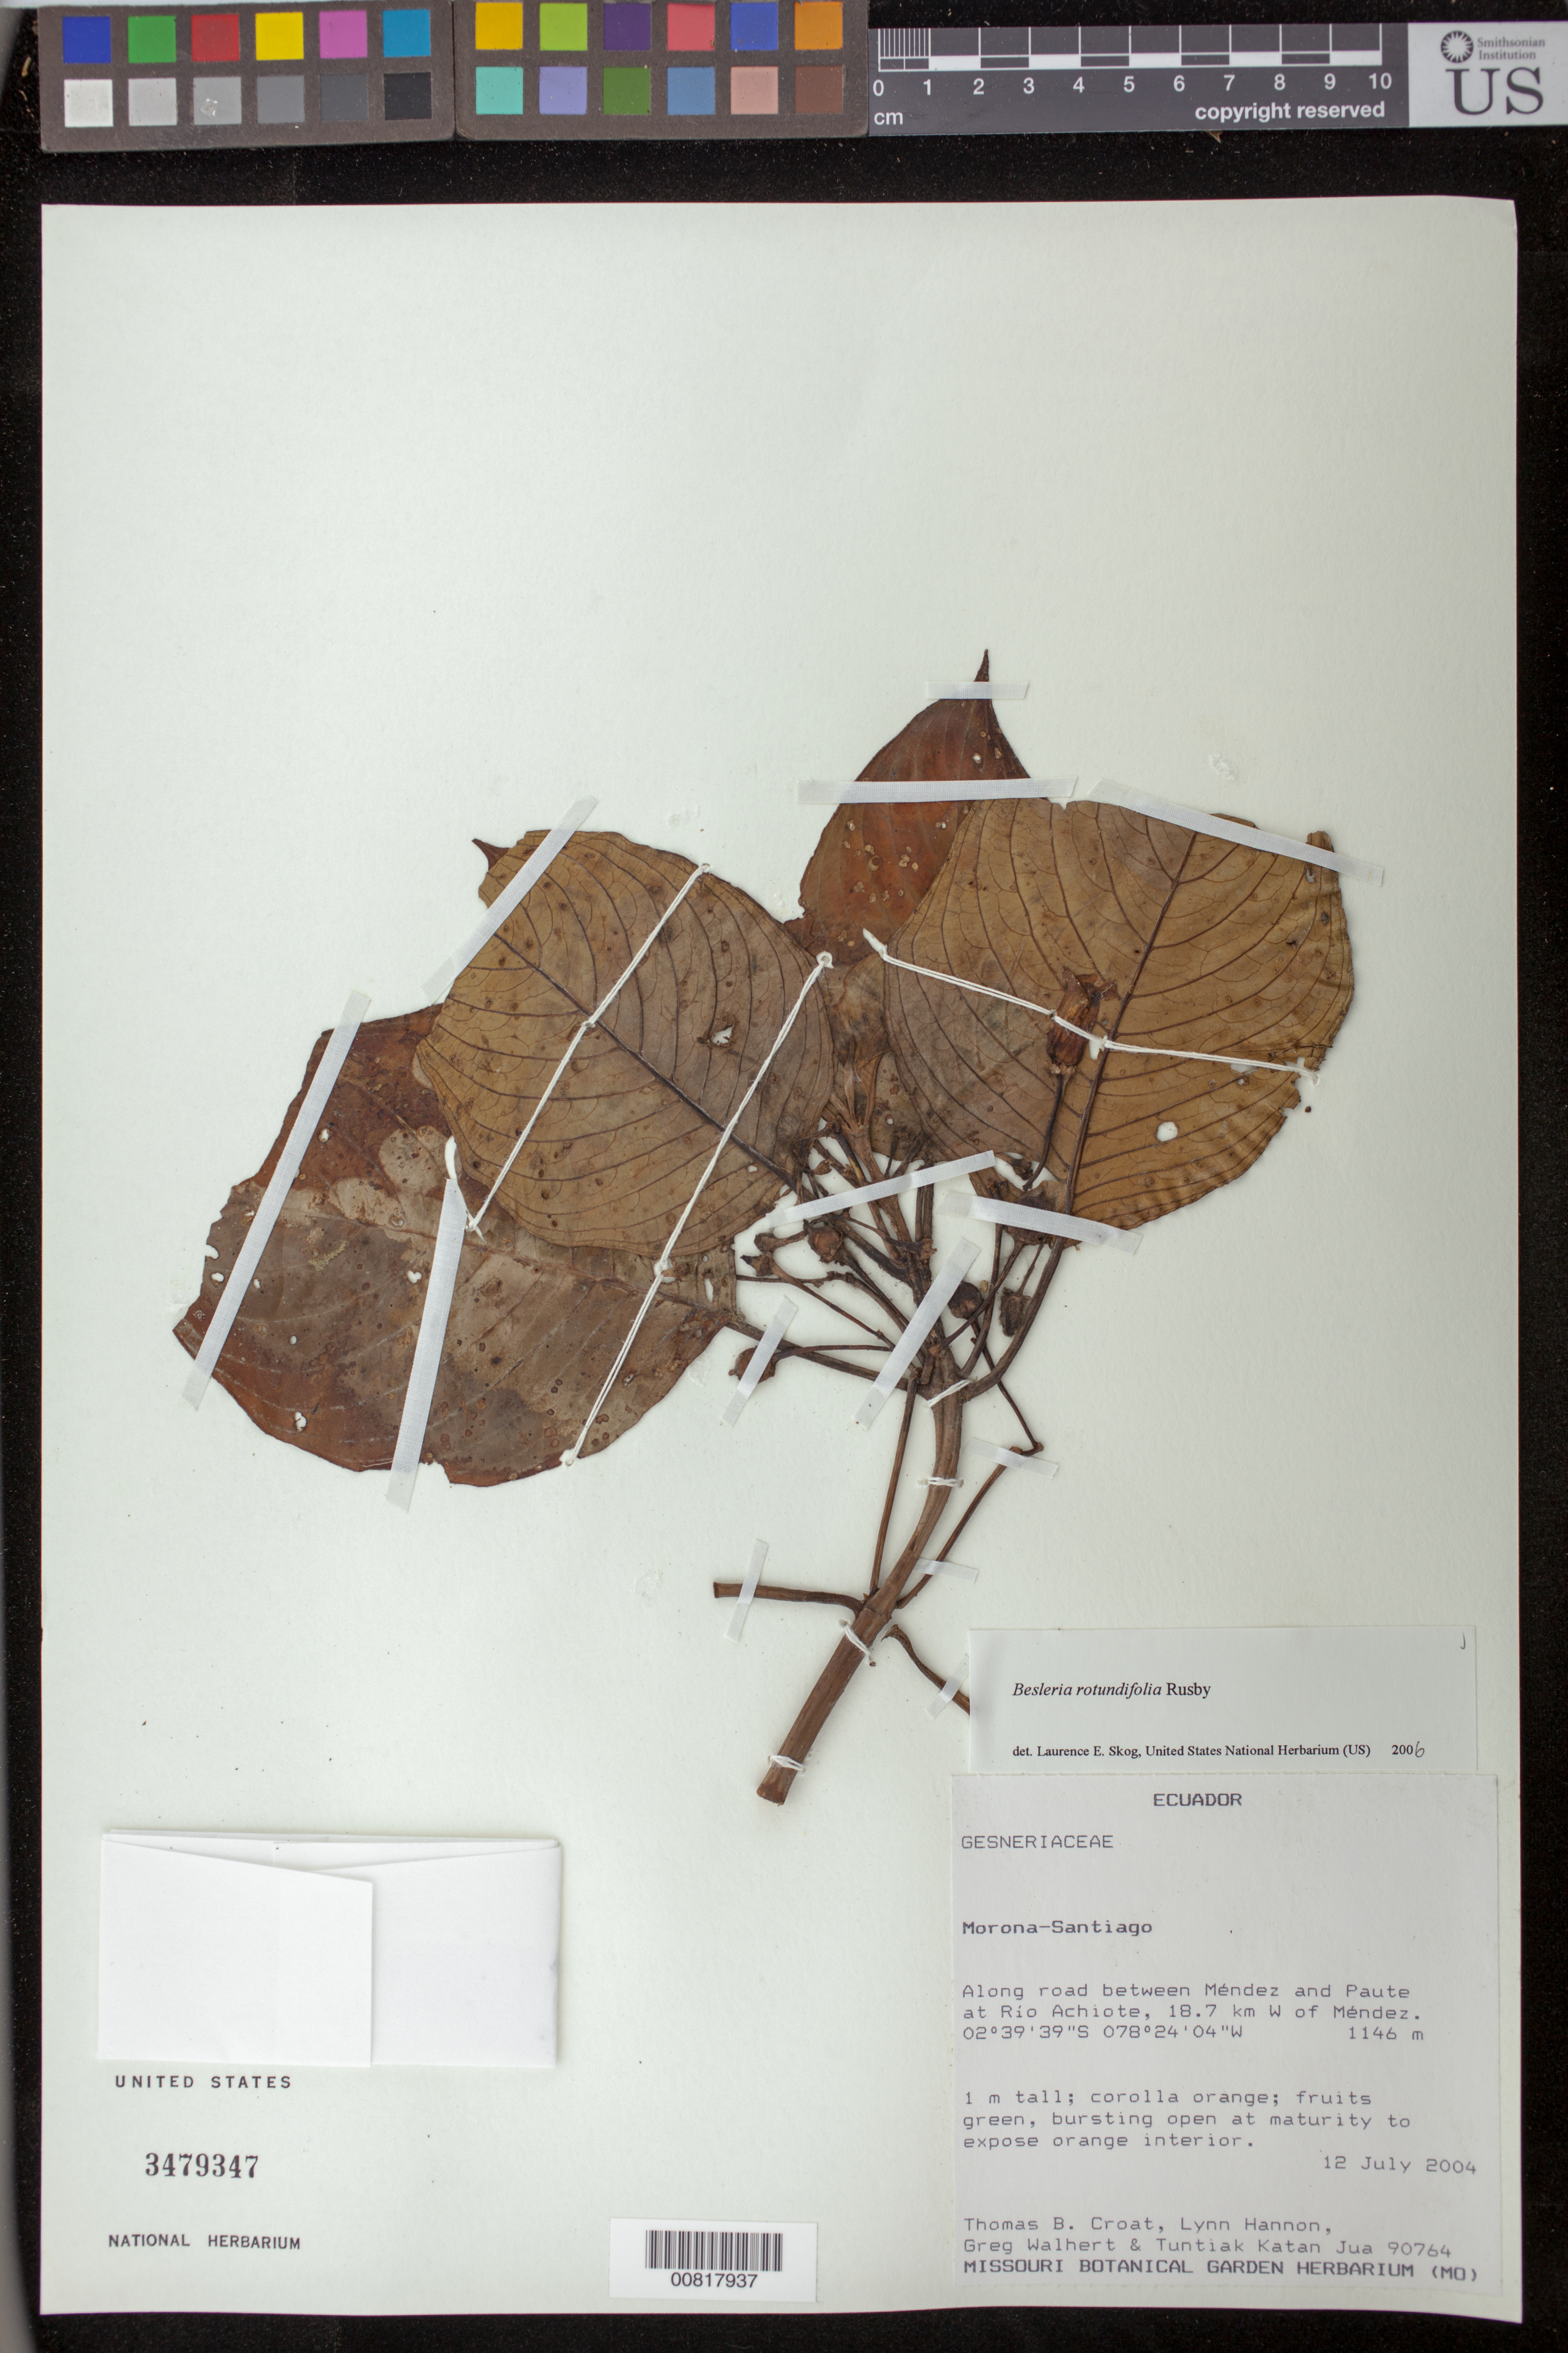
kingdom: Plantae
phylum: Tracheophyta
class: Magnoliopsida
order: Lamiales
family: Gesneriaceae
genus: Besleria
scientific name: Besleria rotundifolia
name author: Rusby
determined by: Skog, Laurence E.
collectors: T. B. Croat, L. Hannon, G. Walhert & T. Katan Jua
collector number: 90764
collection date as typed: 12 Jul 2004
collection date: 2004-07-12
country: Ecuador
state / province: Morona-Santiago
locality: Along road between Mendez and Paute at Rio Achiote, 18.7 km W of Méndez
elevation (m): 1146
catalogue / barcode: US 3479347